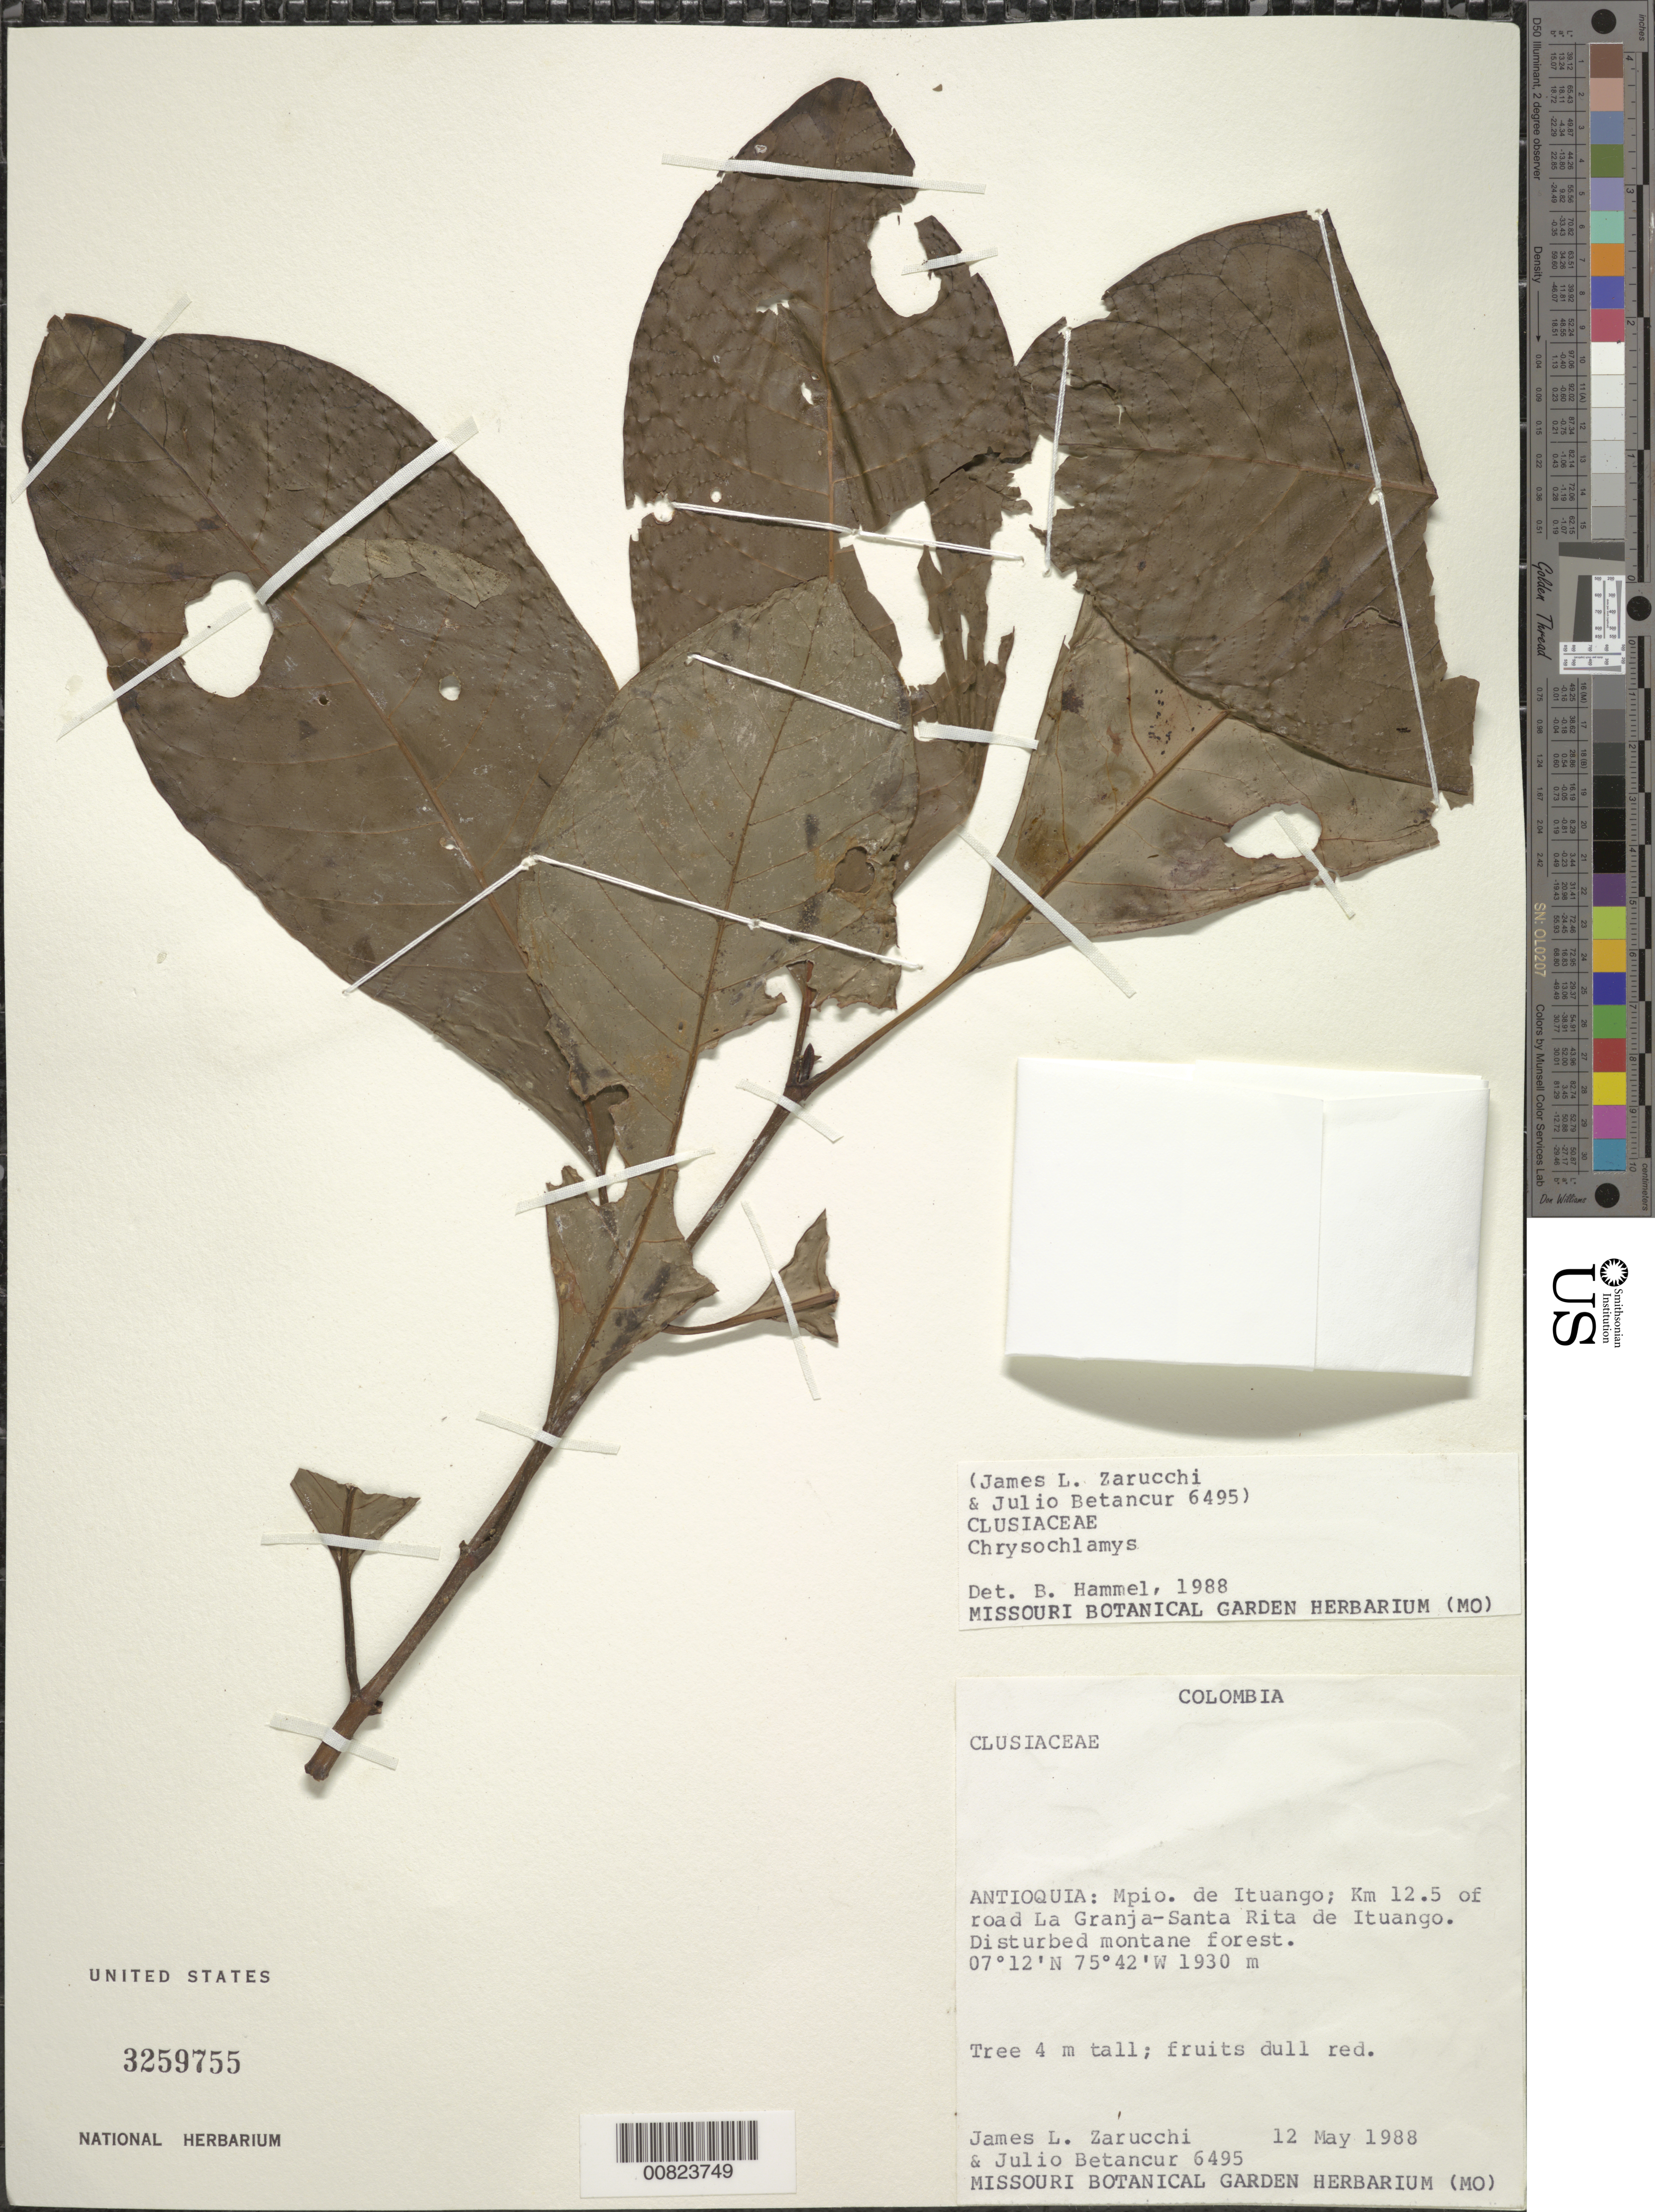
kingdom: Plantae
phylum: Tracheophyta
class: Magnoliopsida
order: Malpighiales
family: Clusiaceae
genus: Chrysochlamys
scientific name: Chrysochlamys sp.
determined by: Hammel, Barry E., (MO), Missouri Botanical Garden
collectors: J. L. Zarucchi & J. C. Betancur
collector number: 6495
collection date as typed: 12-May-88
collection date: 1988-05-12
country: Colombia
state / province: Antioquia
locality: Mun. de Ituango; km 12.5 of road La Granja-Santa Rita de Ituango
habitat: Disturbed montane forest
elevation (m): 1930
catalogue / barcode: US 3259755